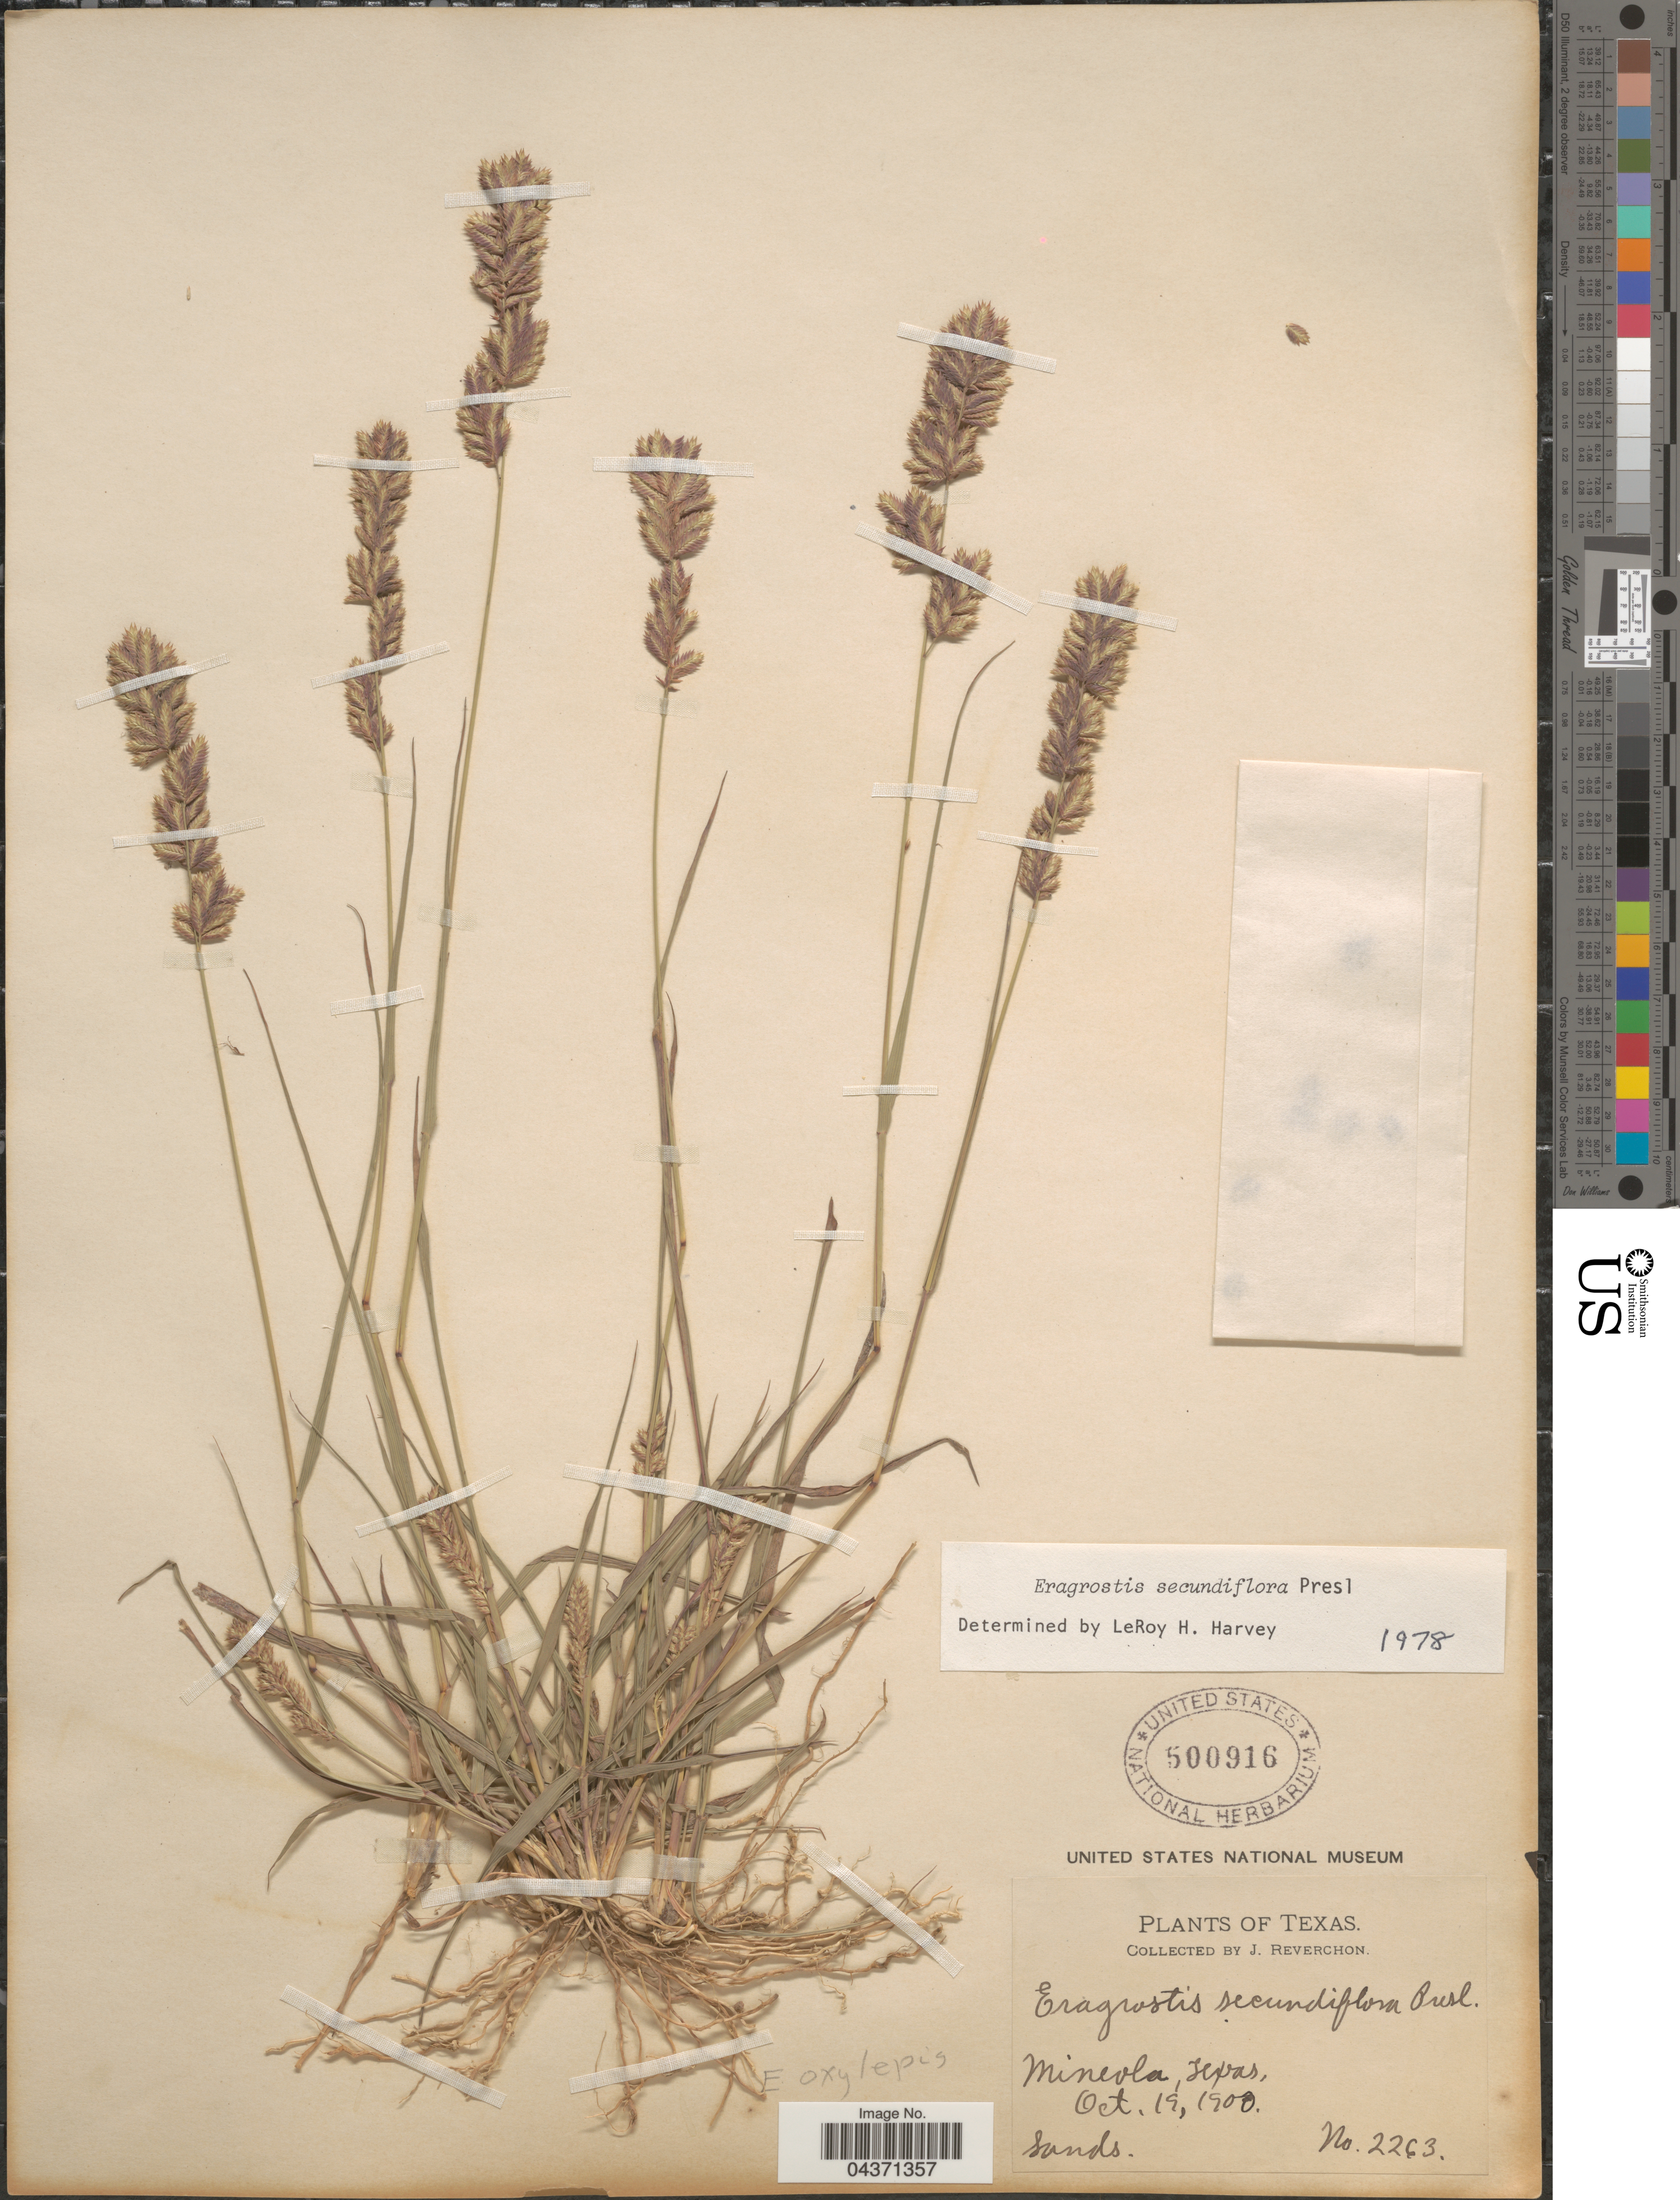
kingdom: Plantae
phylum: Tracheophyta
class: Liliopsida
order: Poales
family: Poaceae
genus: Eragrostis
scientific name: Eragrostis secundiflora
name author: J. Presl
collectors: J. Reverchon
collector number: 2263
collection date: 1900-10-19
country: United States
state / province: Texas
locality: Mineola.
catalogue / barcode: US 500916